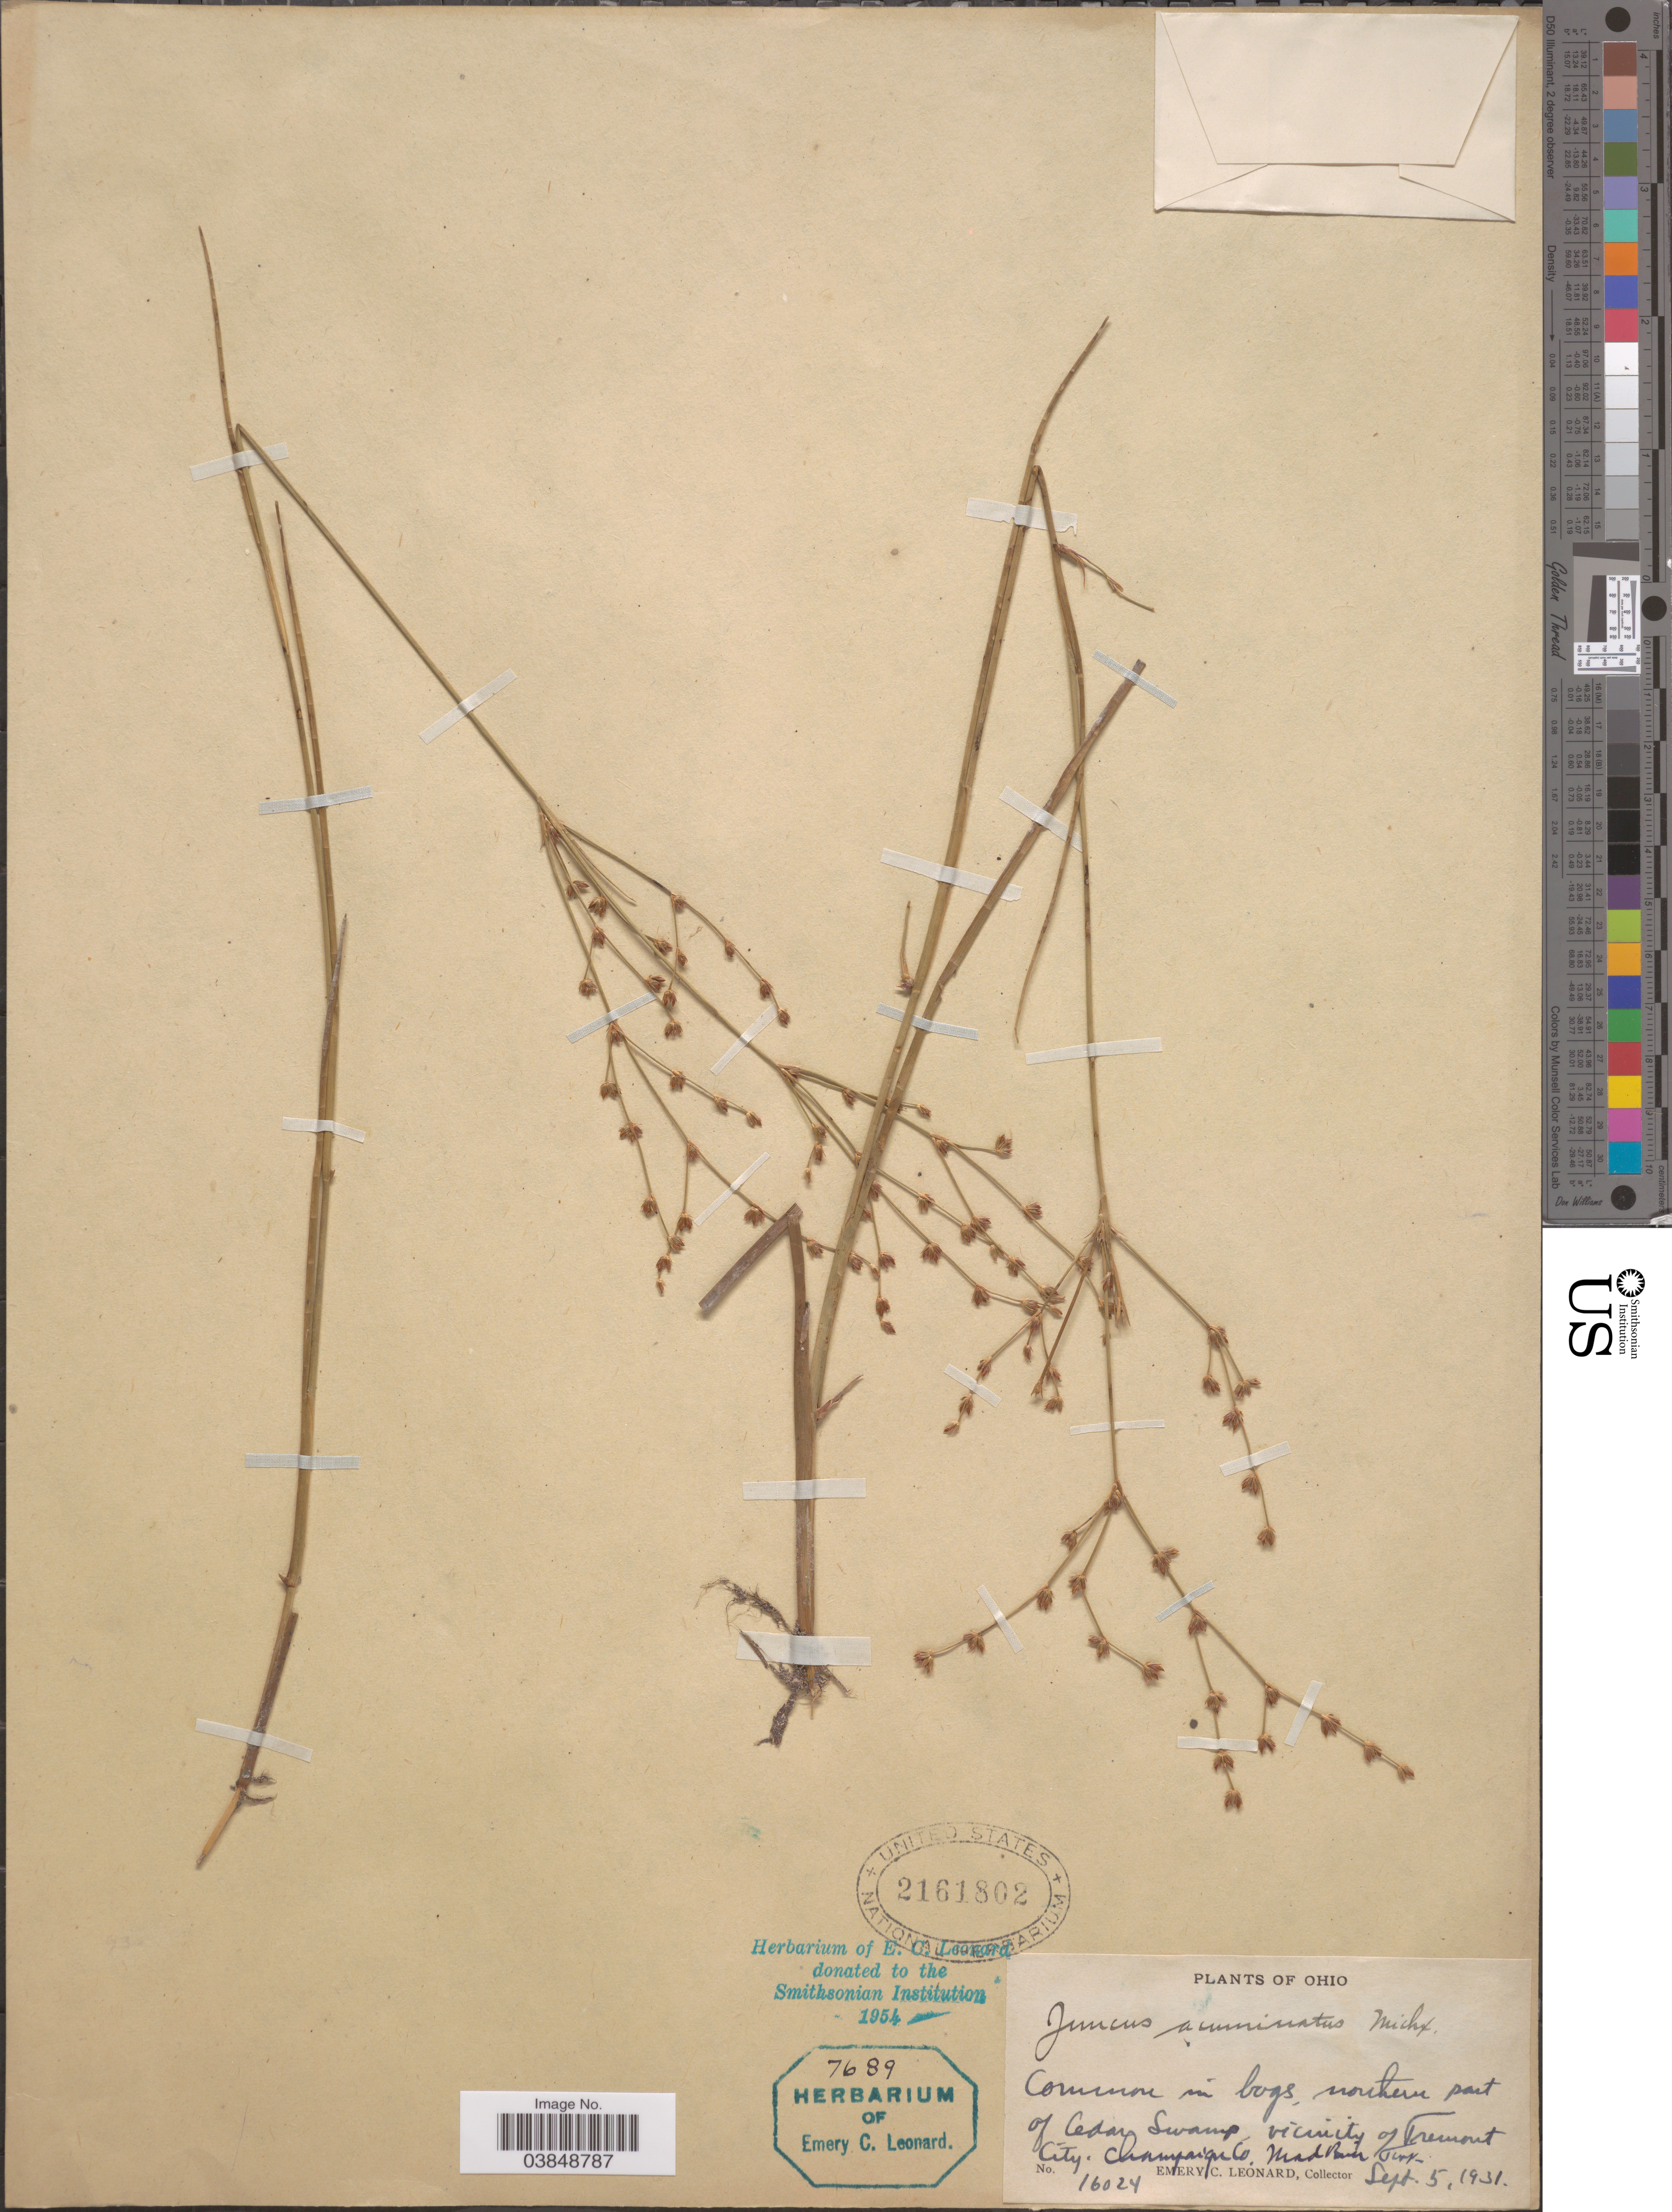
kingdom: Plantae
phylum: Tracheophyta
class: Liliopsida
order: Poales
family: Juncaceae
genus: Juncus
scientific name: Juncus acuminatus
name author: Michx.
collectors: E. C. Leonard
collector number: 16024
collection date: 1931-09-05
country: United States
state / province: Ohio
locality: Northern part of Cedar Swamp, vicinity of Tremont City. Champaign Co. Mad River Twp.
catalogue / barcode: US 2161802